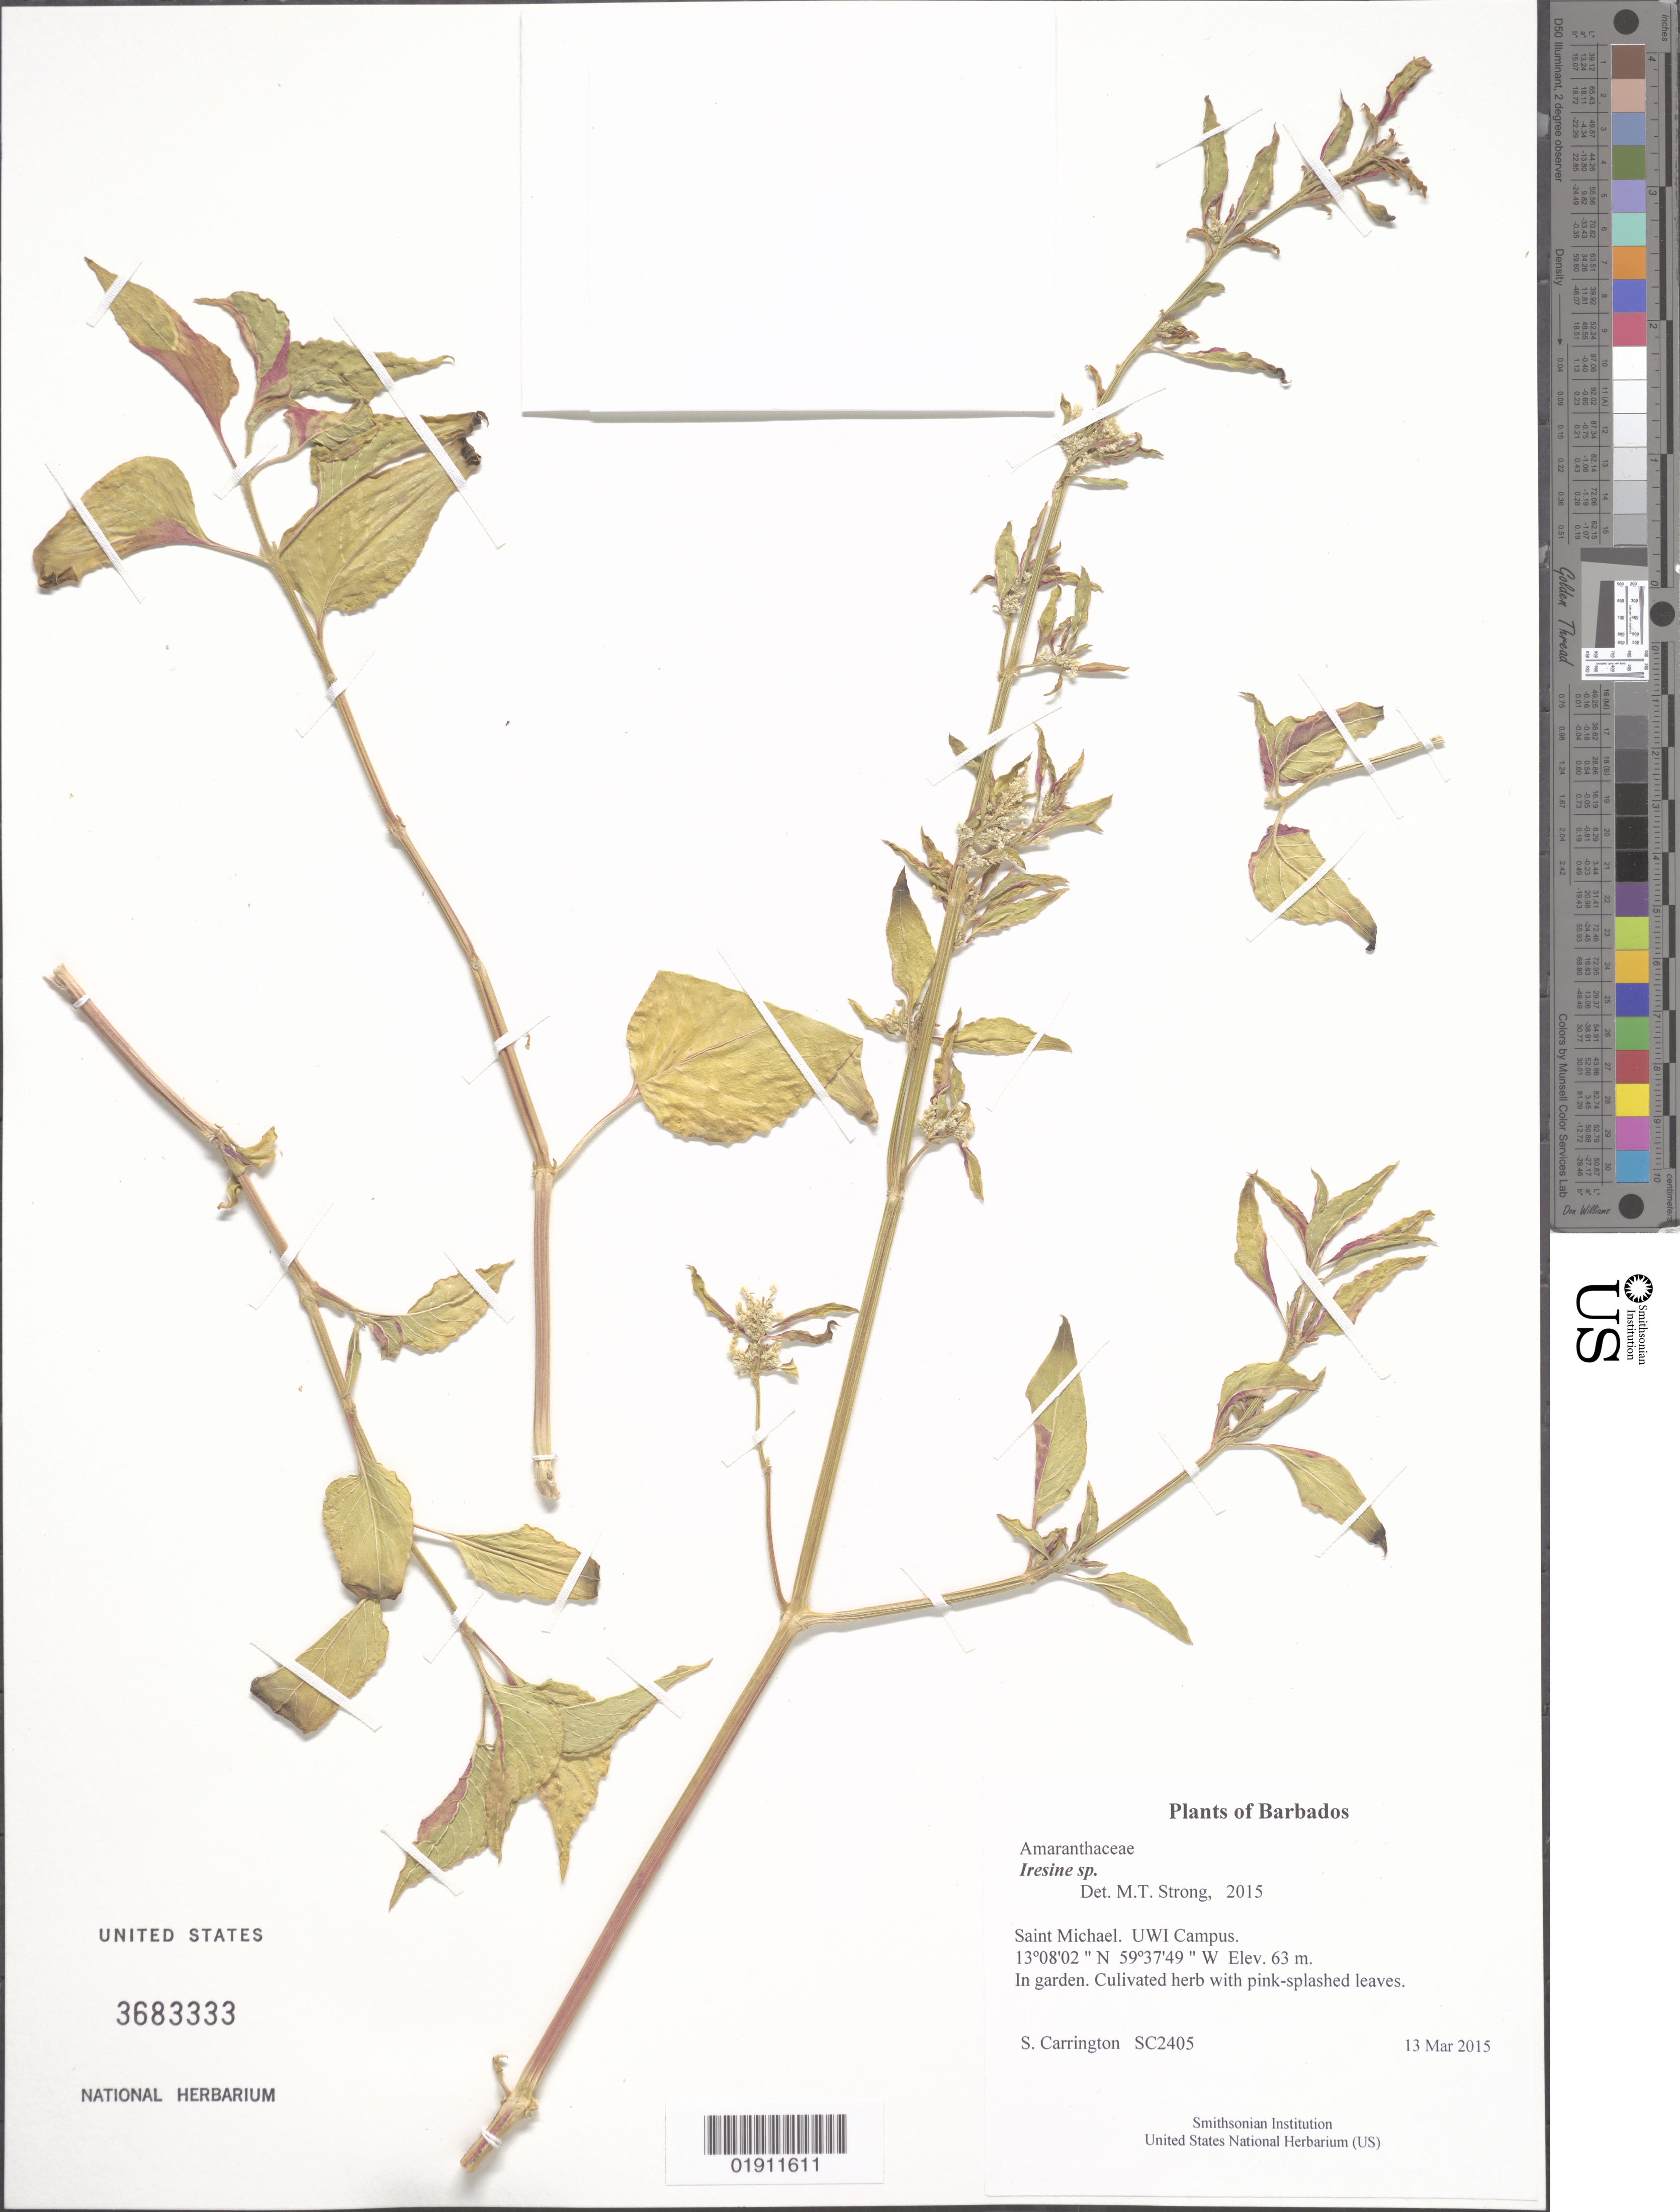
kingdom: Plantae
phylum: Tracheophyta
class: Magnoliopsida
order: Caryophyllales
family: Amaranthaceae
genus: Iresine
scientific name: Iresine sp.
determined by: Strong, M. T., (US), Smithsonian Institution - National Museum of Natural History (UNITED STATES)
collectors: C. M. S. Carrington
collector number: SC2405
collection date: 2015-03-13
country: Barbados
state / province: Saint Michael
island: Barbados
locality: UWI Campus, St Michael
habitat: Garden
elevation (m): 63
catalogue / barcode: US 3683333